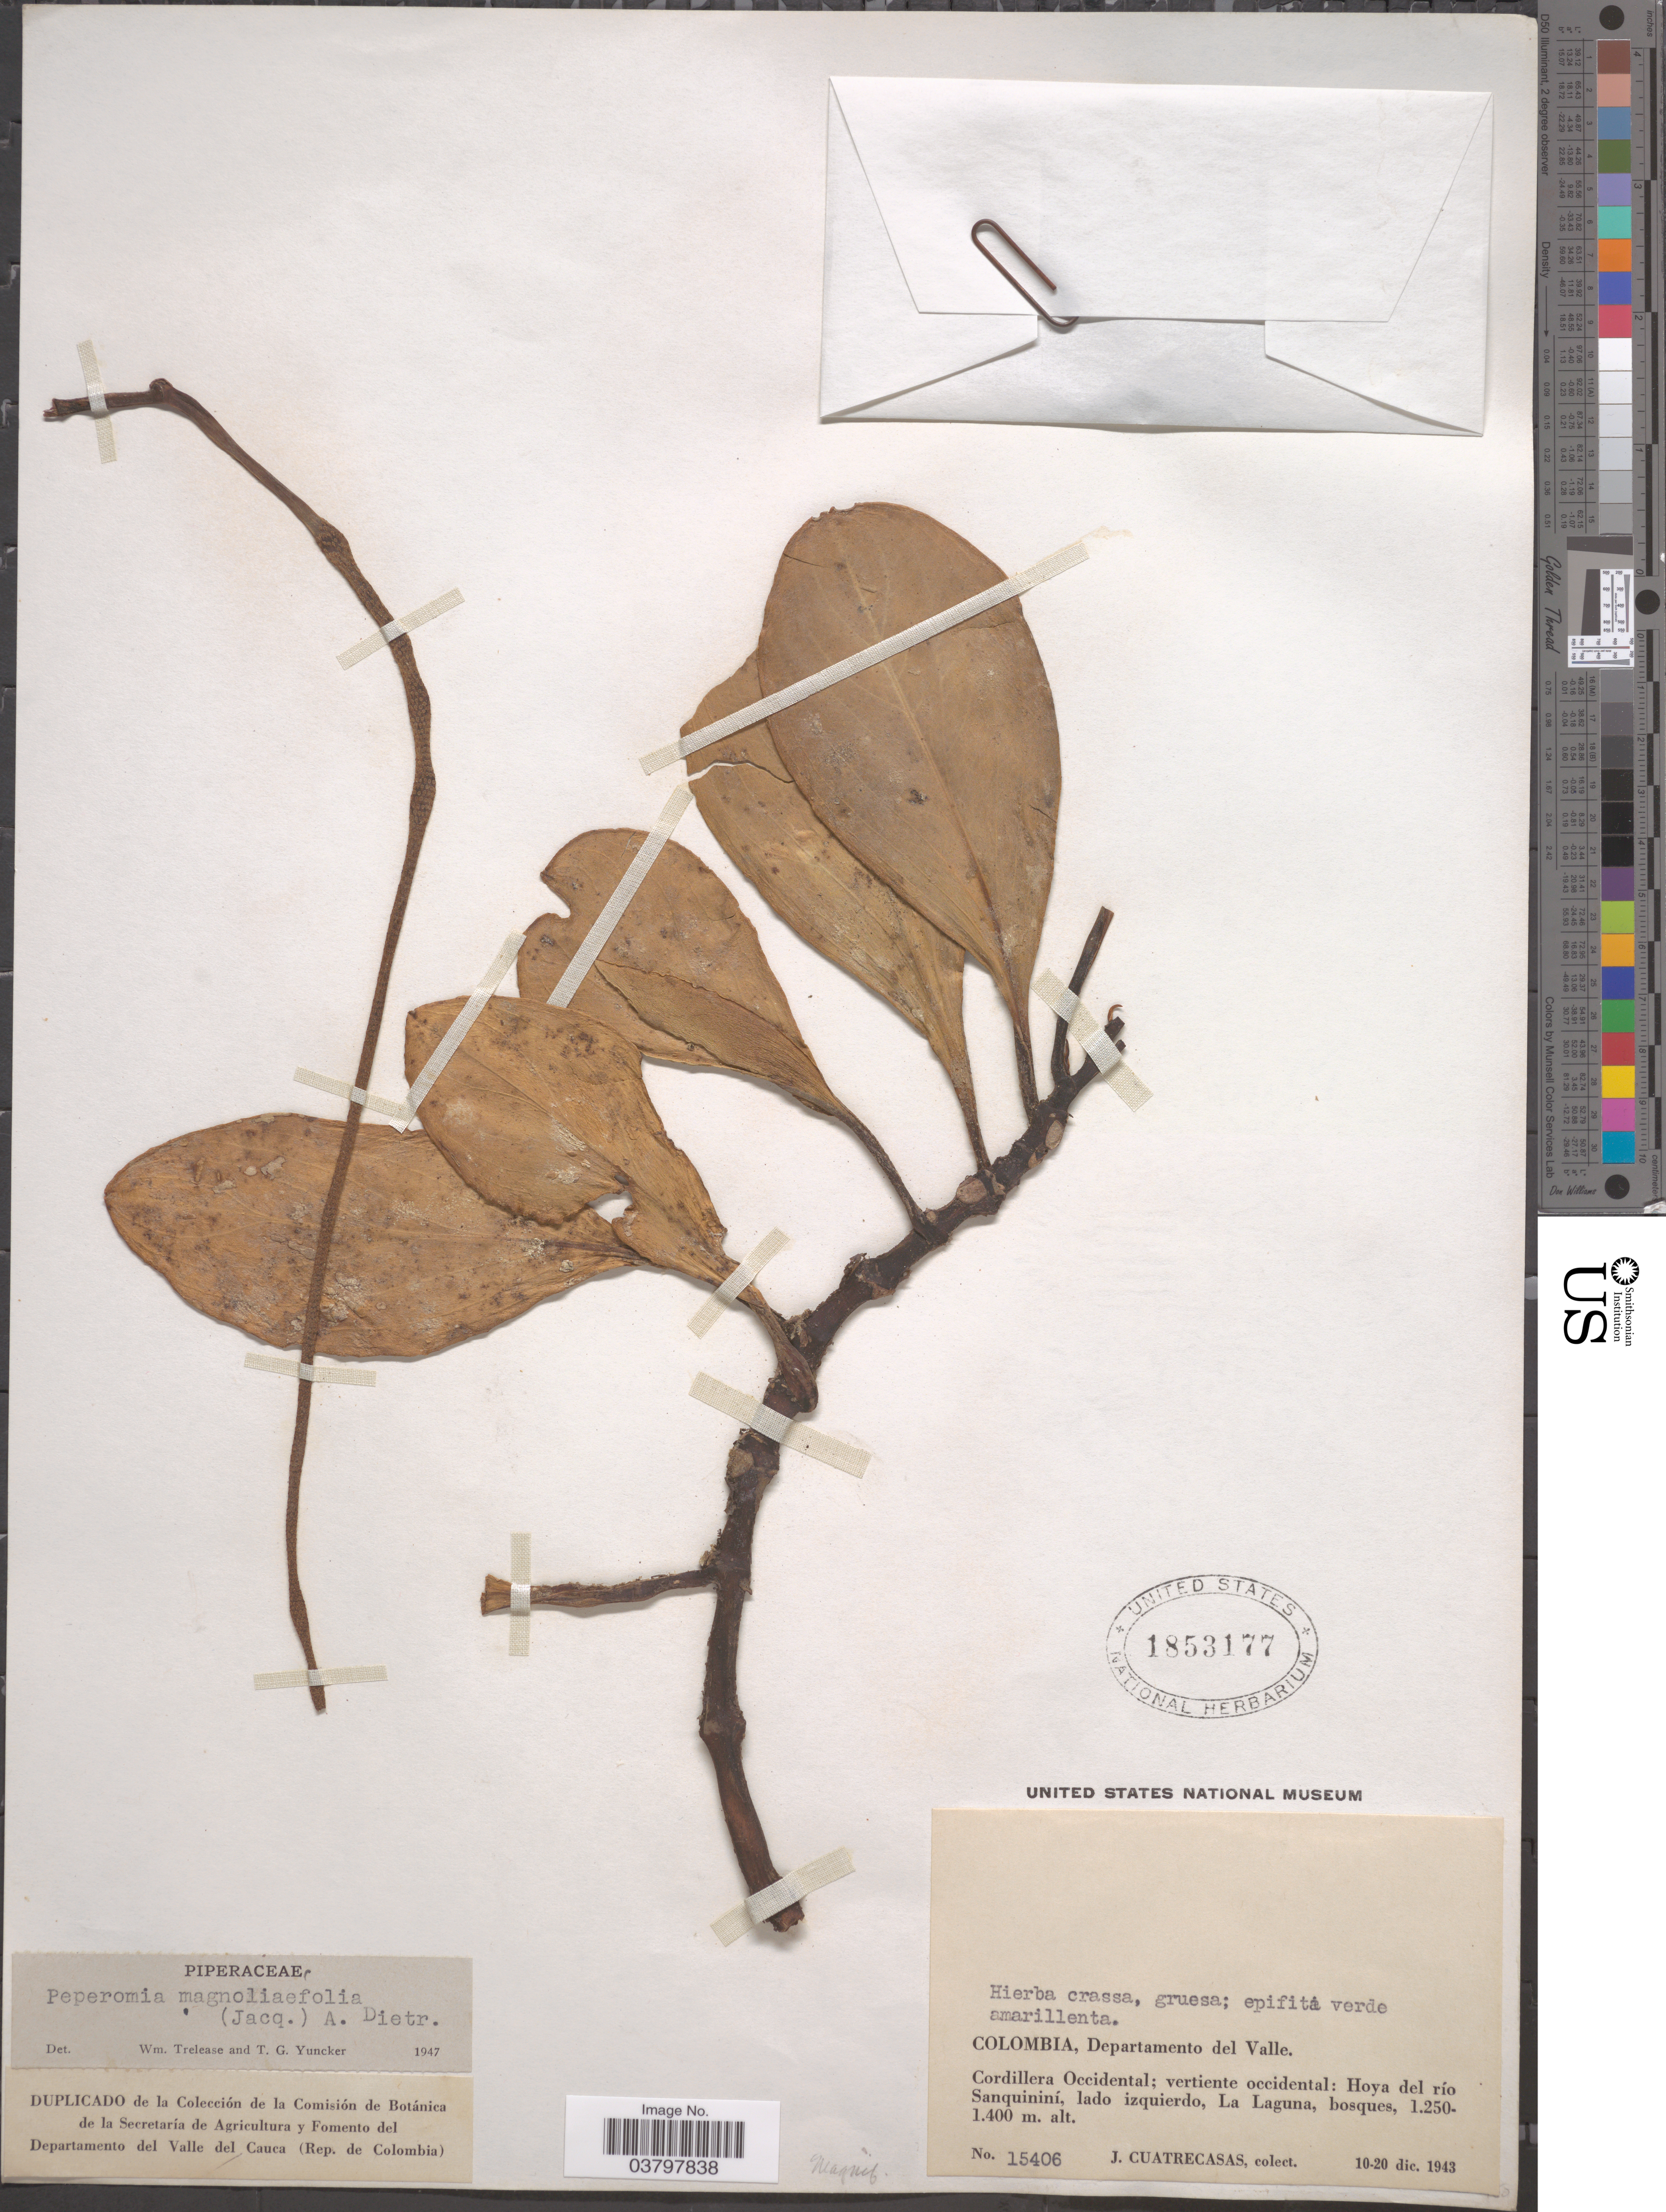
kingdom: Plantae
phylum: Tracheophyta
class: Magnoliopsida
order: Piperales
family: Piperaceae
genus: Peperomia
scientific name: Peperomia magnoliifolia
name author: (Jacq.) A. Dietr.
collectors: J. Cuatrecasas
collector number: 15406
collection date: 1943-12-10/1943-12-20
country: Colombia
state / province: Valle del Cauca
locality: Departamento del Valle. Cordillera Occidental; vertiente occidental: Hoya del río Sanquininí, lado izquierdo, La Laguna.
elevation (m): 1250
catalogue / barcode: US 1853177